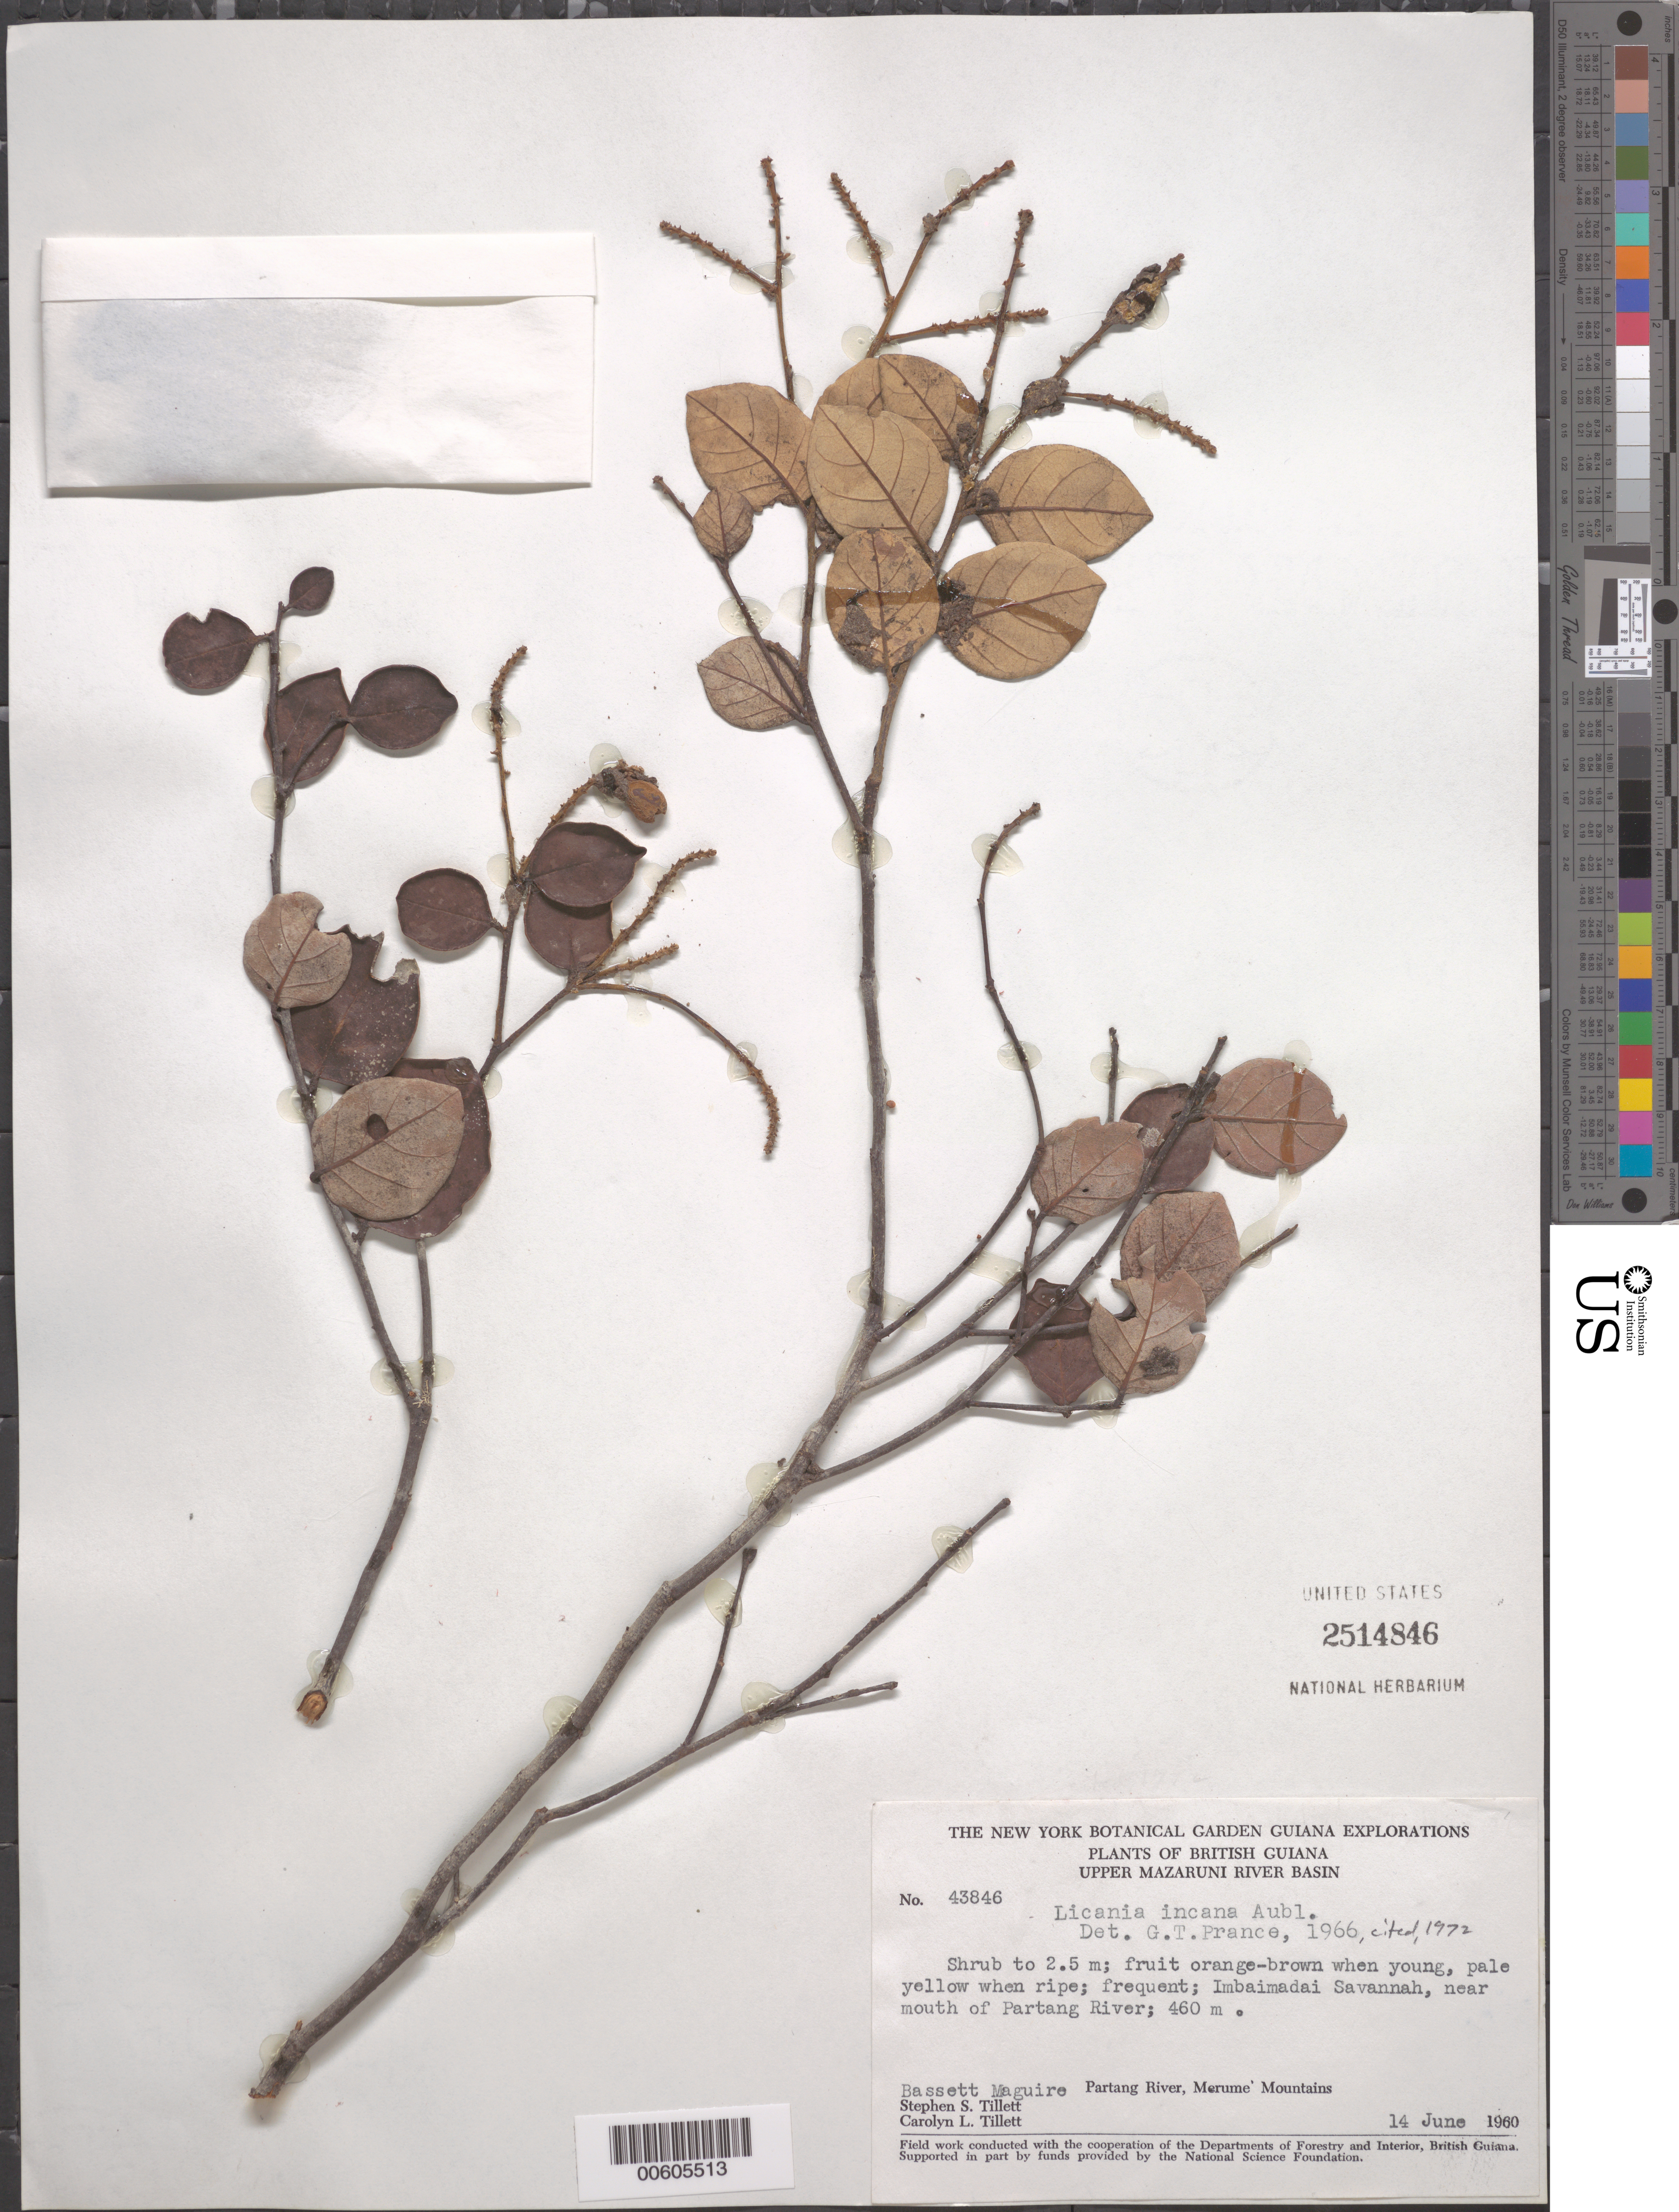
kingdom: Plantae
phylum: Tracheophyta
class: Magnoliopsida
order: Malpighiales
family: Chrysobalanaceae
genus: Licania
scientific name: Licania incana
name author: Aubl.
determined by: Prance, G. T.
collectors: S. S. Tillett, C. L. Tillett & B. Maguire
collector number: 43846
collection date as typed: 14-Jun-60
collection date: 1960-06-14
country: Guyana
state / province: Cuyuni-Mazaruni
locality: Imbaimadai Savannas, near mouth of Partang R.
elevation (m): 460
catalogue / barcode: US 2514846